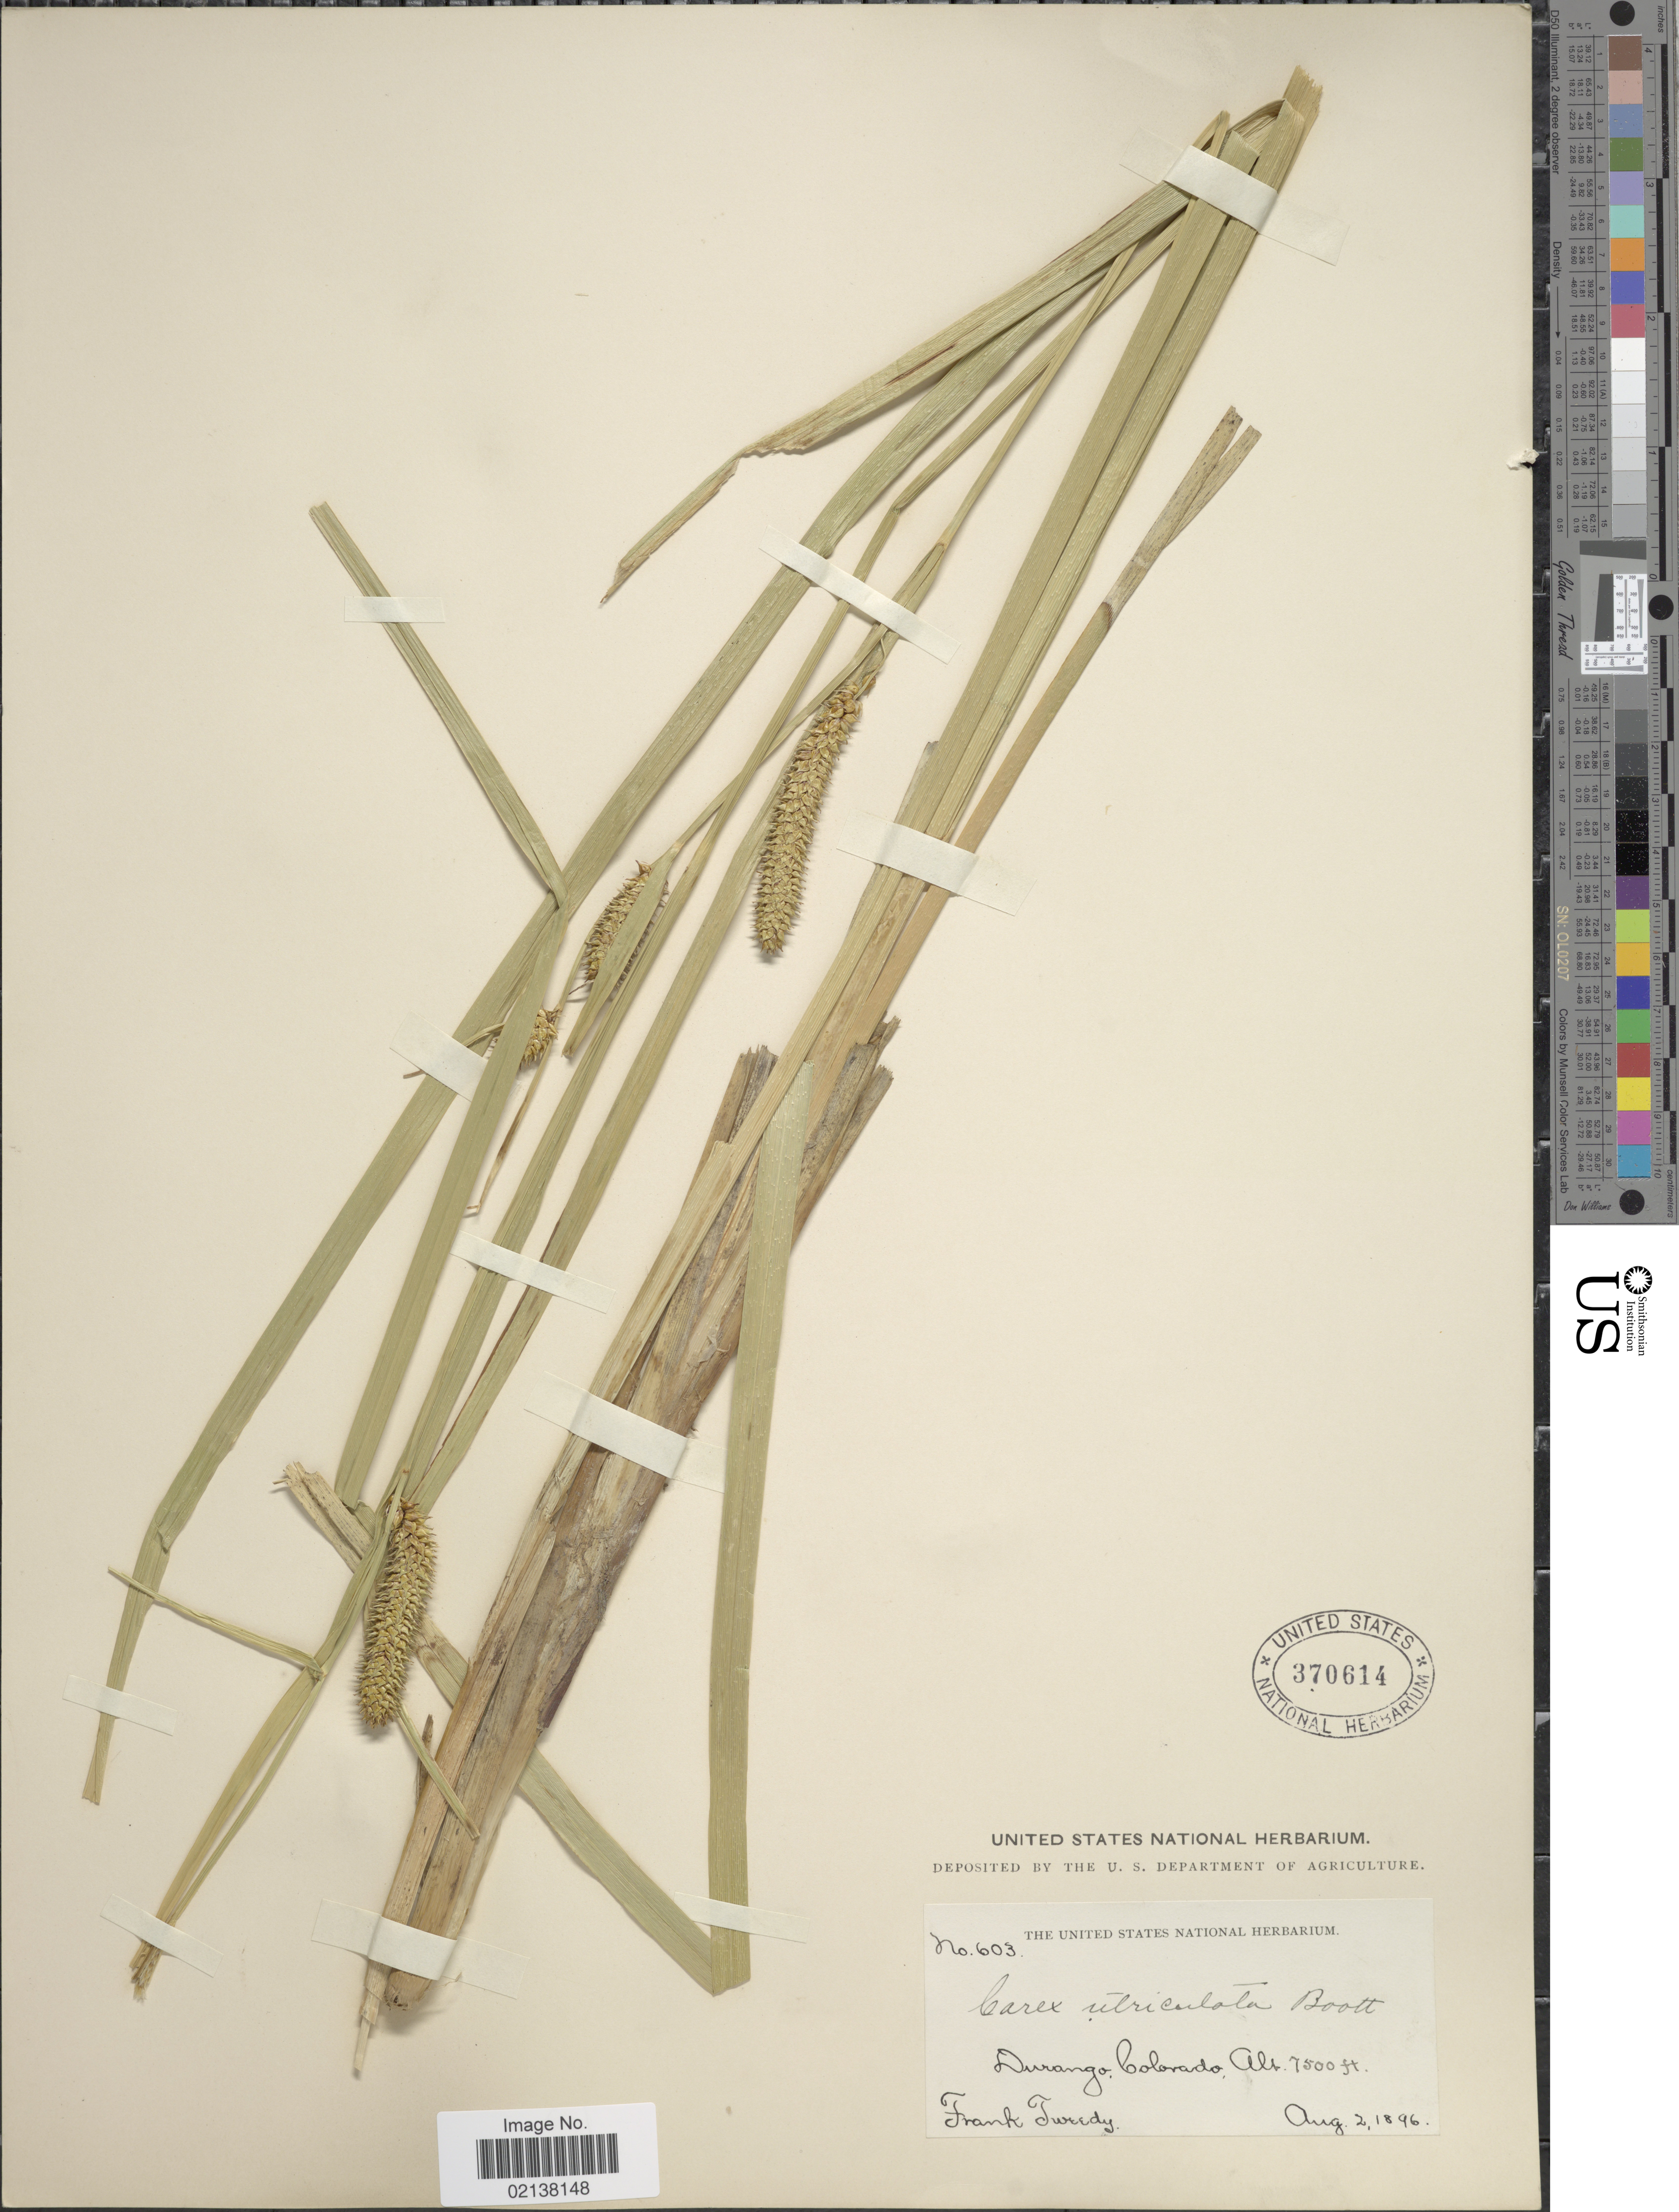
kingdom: Plantae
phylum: Tracheophyta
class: Liliopsida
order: Poales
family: Cyperaceae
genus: Carex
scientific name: Carex utriculata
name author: Boott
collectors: F. Tweedy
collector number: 603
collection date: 1896-08-02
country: United States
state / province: Colorado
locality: Durango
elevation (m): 2286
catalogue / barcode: US 370614